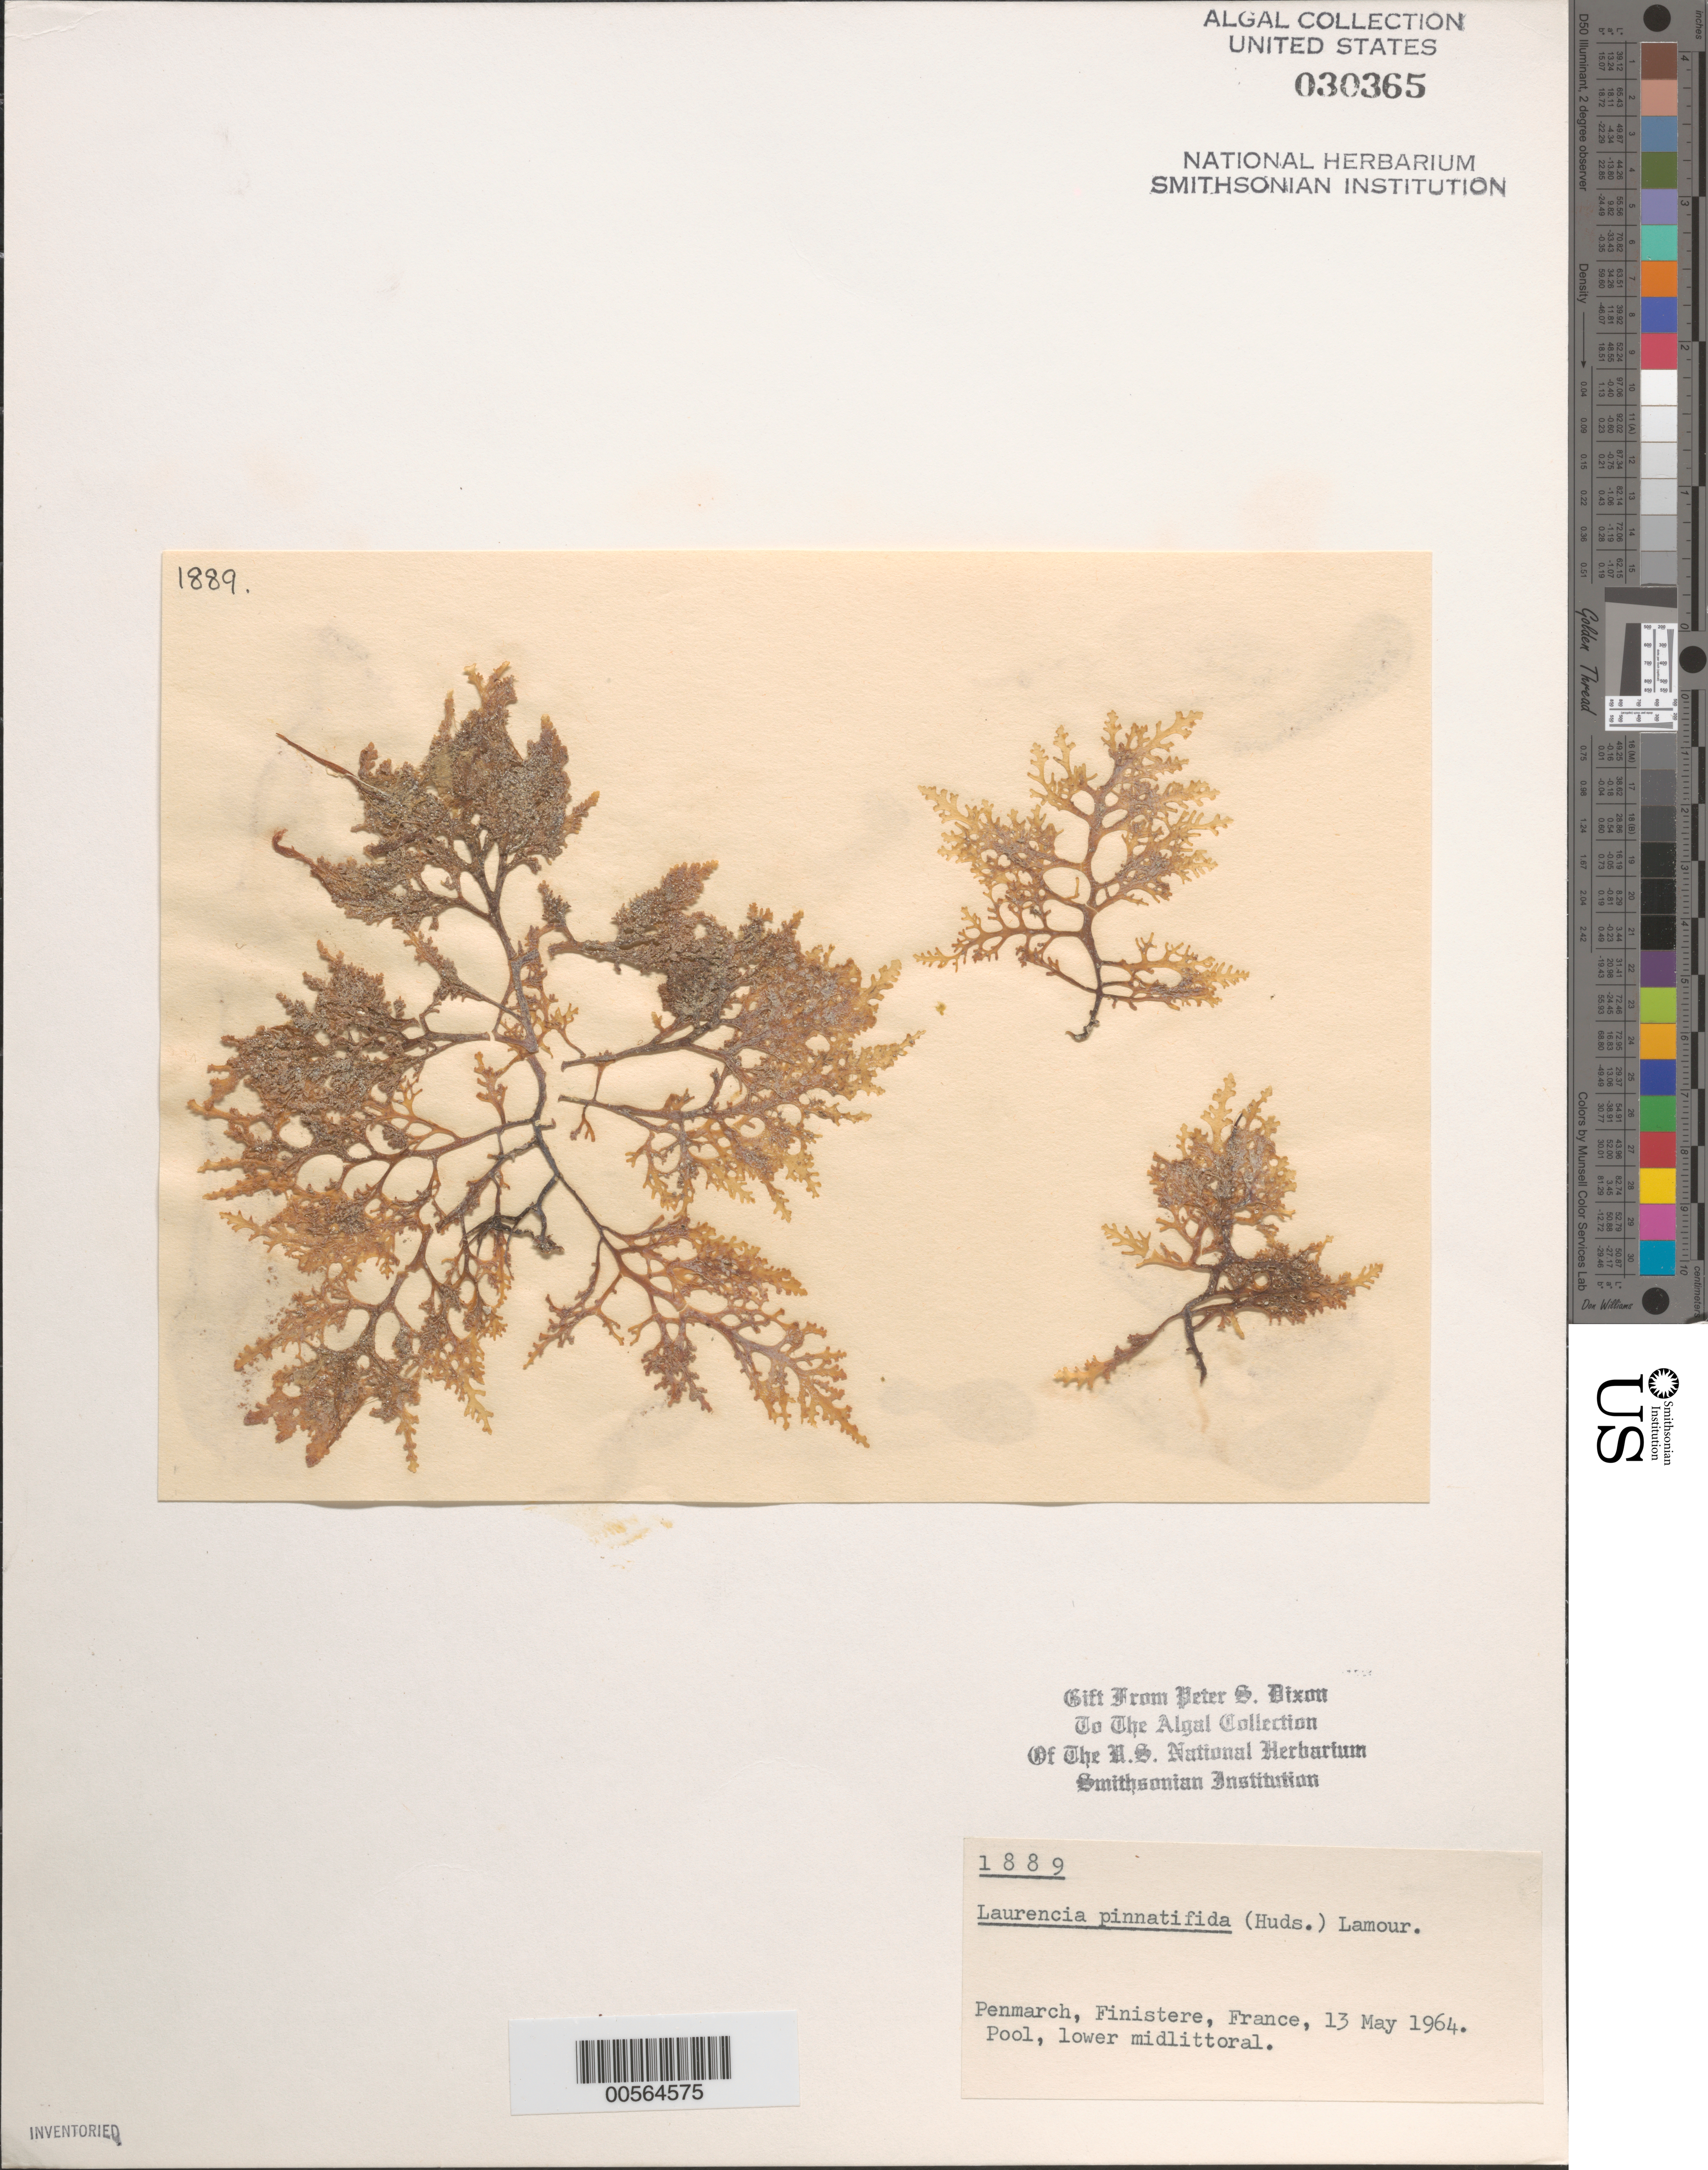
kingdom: Plantae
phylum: Rhodophyta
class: Florideophyceae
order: Ceramiales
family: Rhodomelaceae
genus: Osmundea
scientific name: Osmundea pinnatifida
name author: (Huds.) Stackh.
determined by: Algae name updating Project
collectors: P. S. Dixon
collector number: PSD 1889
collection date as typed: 13 May 1964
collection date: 1964-05-13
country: France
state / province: Bretagne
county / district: Finistère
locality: Penmarch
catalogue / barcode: US 30365